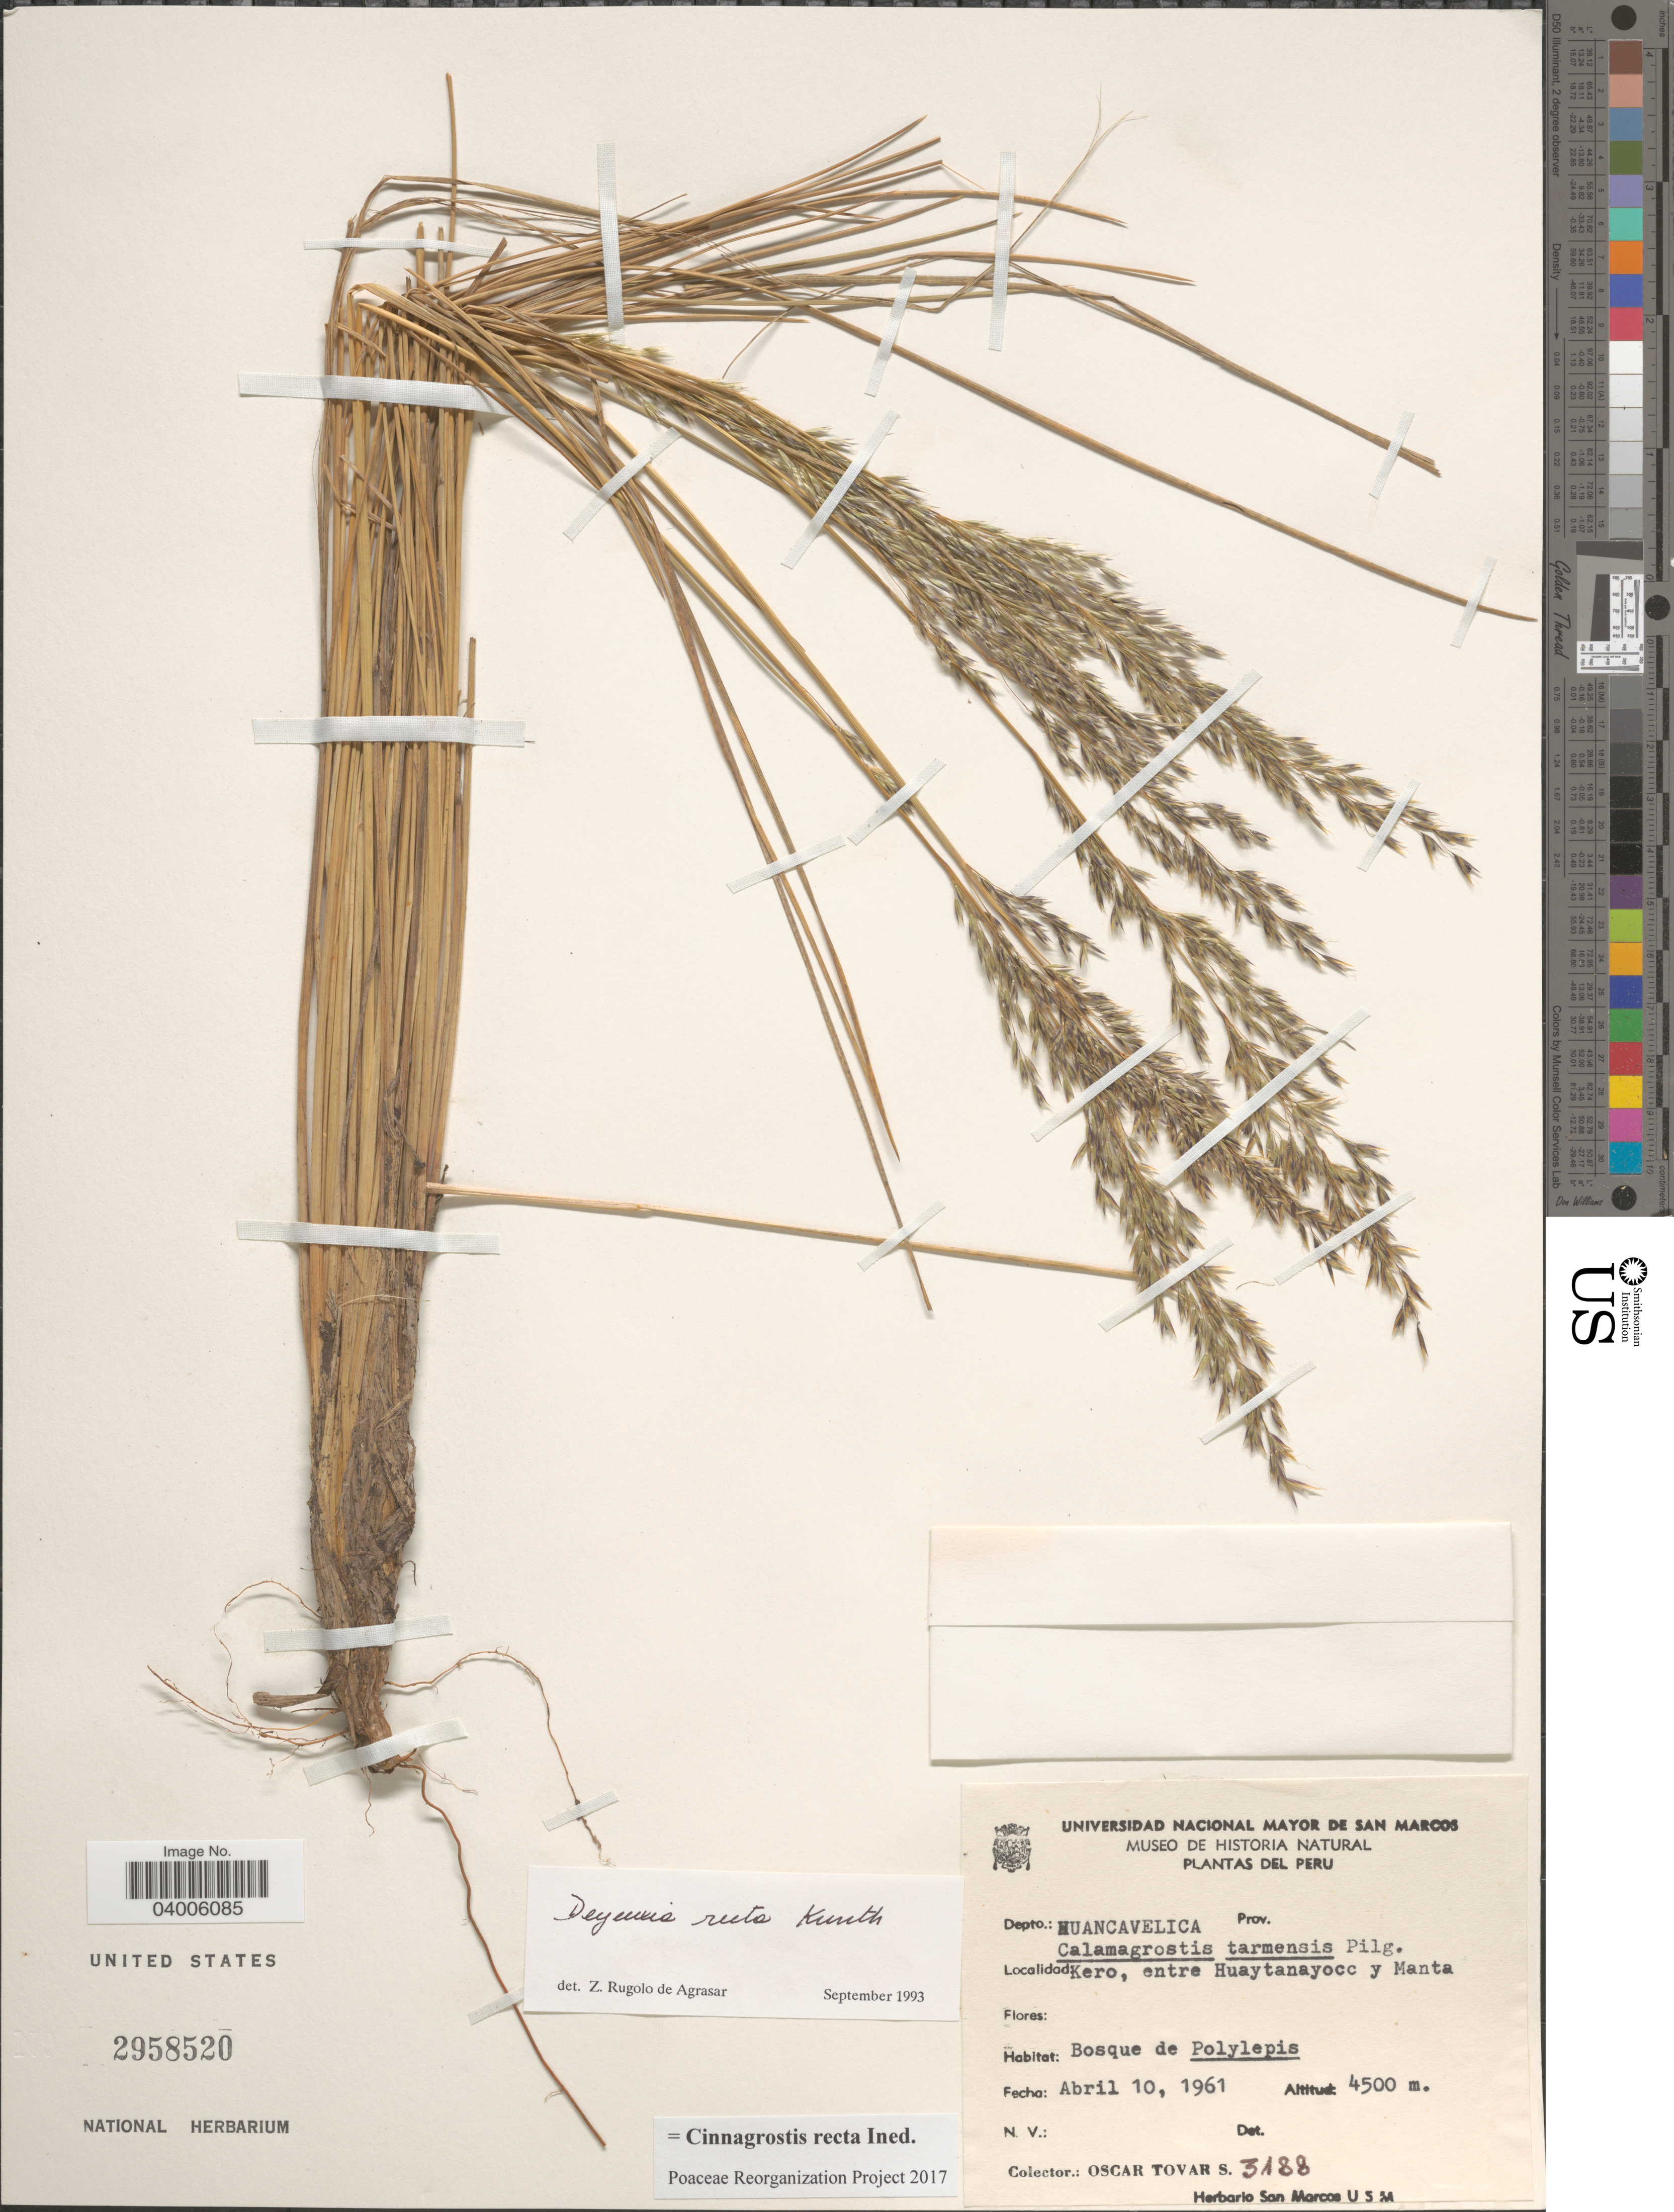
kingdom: Plantae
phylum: Tracheophyta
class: Liliopsida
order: Poales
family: Poaceae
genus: Cinnagrostis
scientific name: Cinnagrostis recta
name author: (Kunth) P.M. Peterson et al.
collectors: Ó. Tovar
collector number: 3188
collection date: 1961-04-10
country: Peru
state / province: Huancavelica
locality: Depto.: Huancavelica. Kero, entre Huaytanayocc y Manta.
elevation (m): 4500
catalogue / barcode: US 2958520